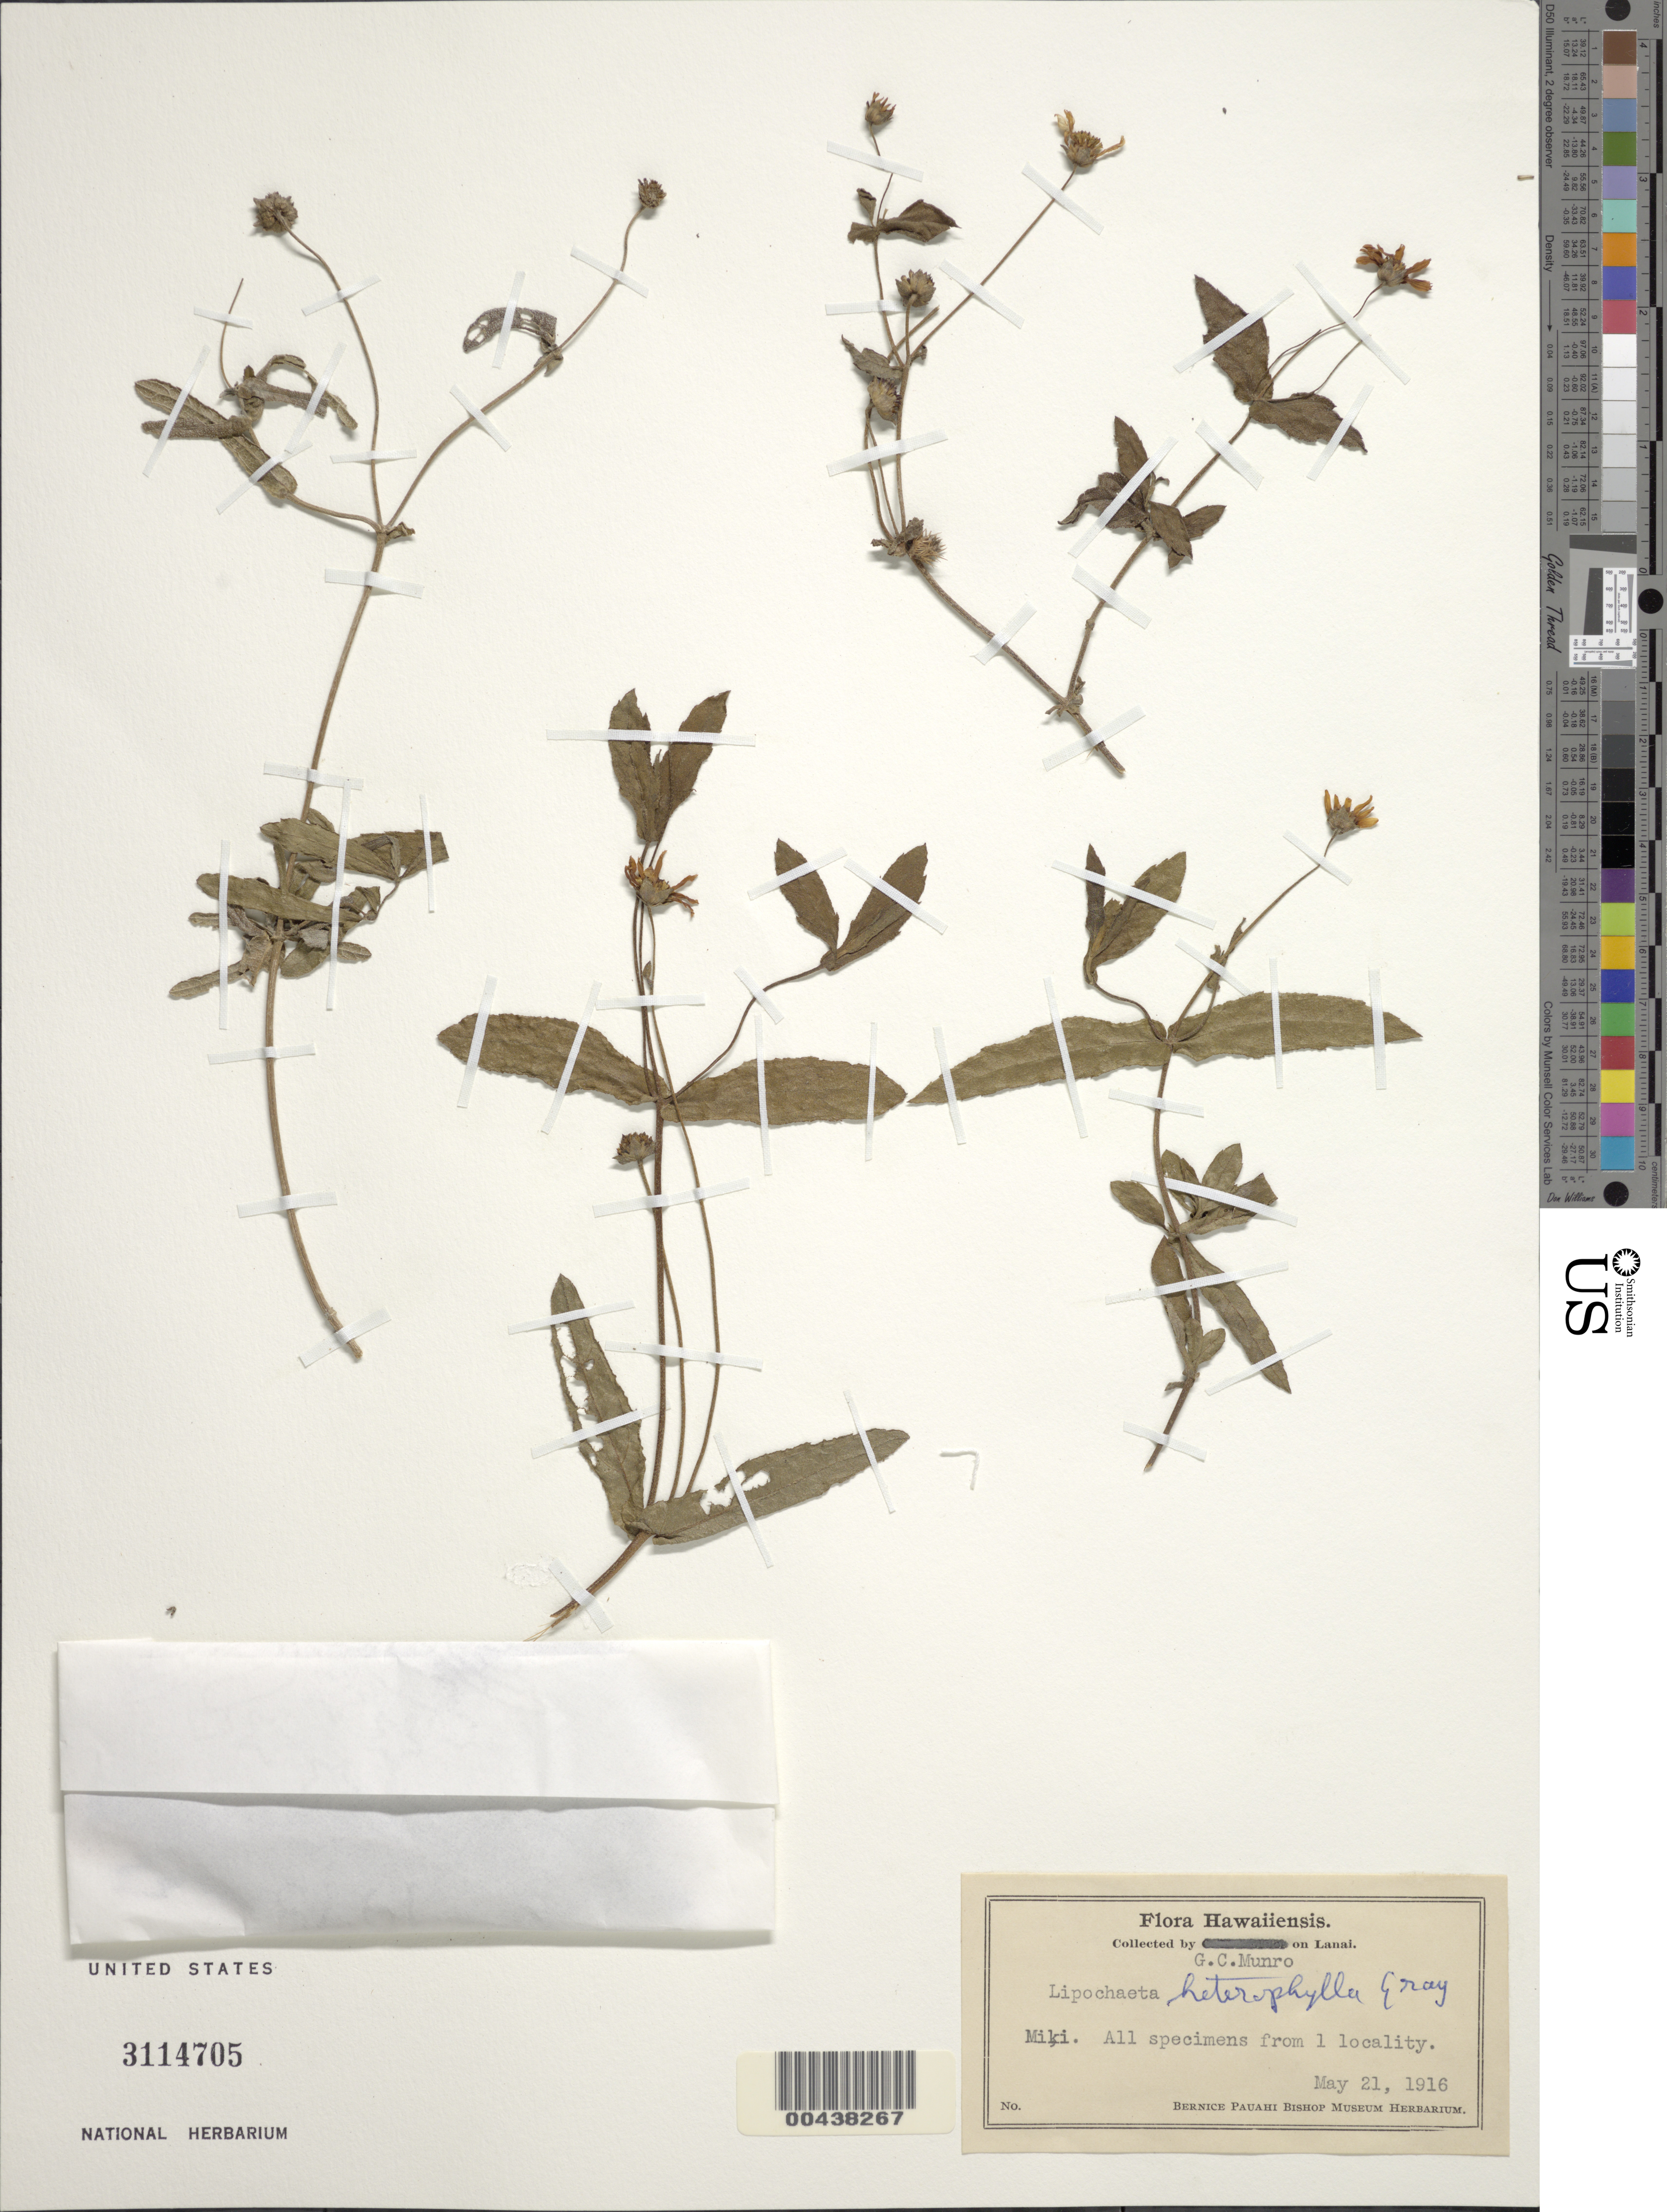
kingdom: Plantae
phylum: Tracheophyta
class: Magnoliopsida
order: Asterales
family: Asteraceae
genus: Lipochaeta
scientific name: Lipochaeta heterophylla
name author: A. Gray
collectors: G. C. Munro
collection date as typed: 21 May 1916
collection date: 1916-05-21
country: United States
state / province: Hawaii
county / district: Maui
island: Lana'i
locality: Miki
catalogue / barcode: US 3114705